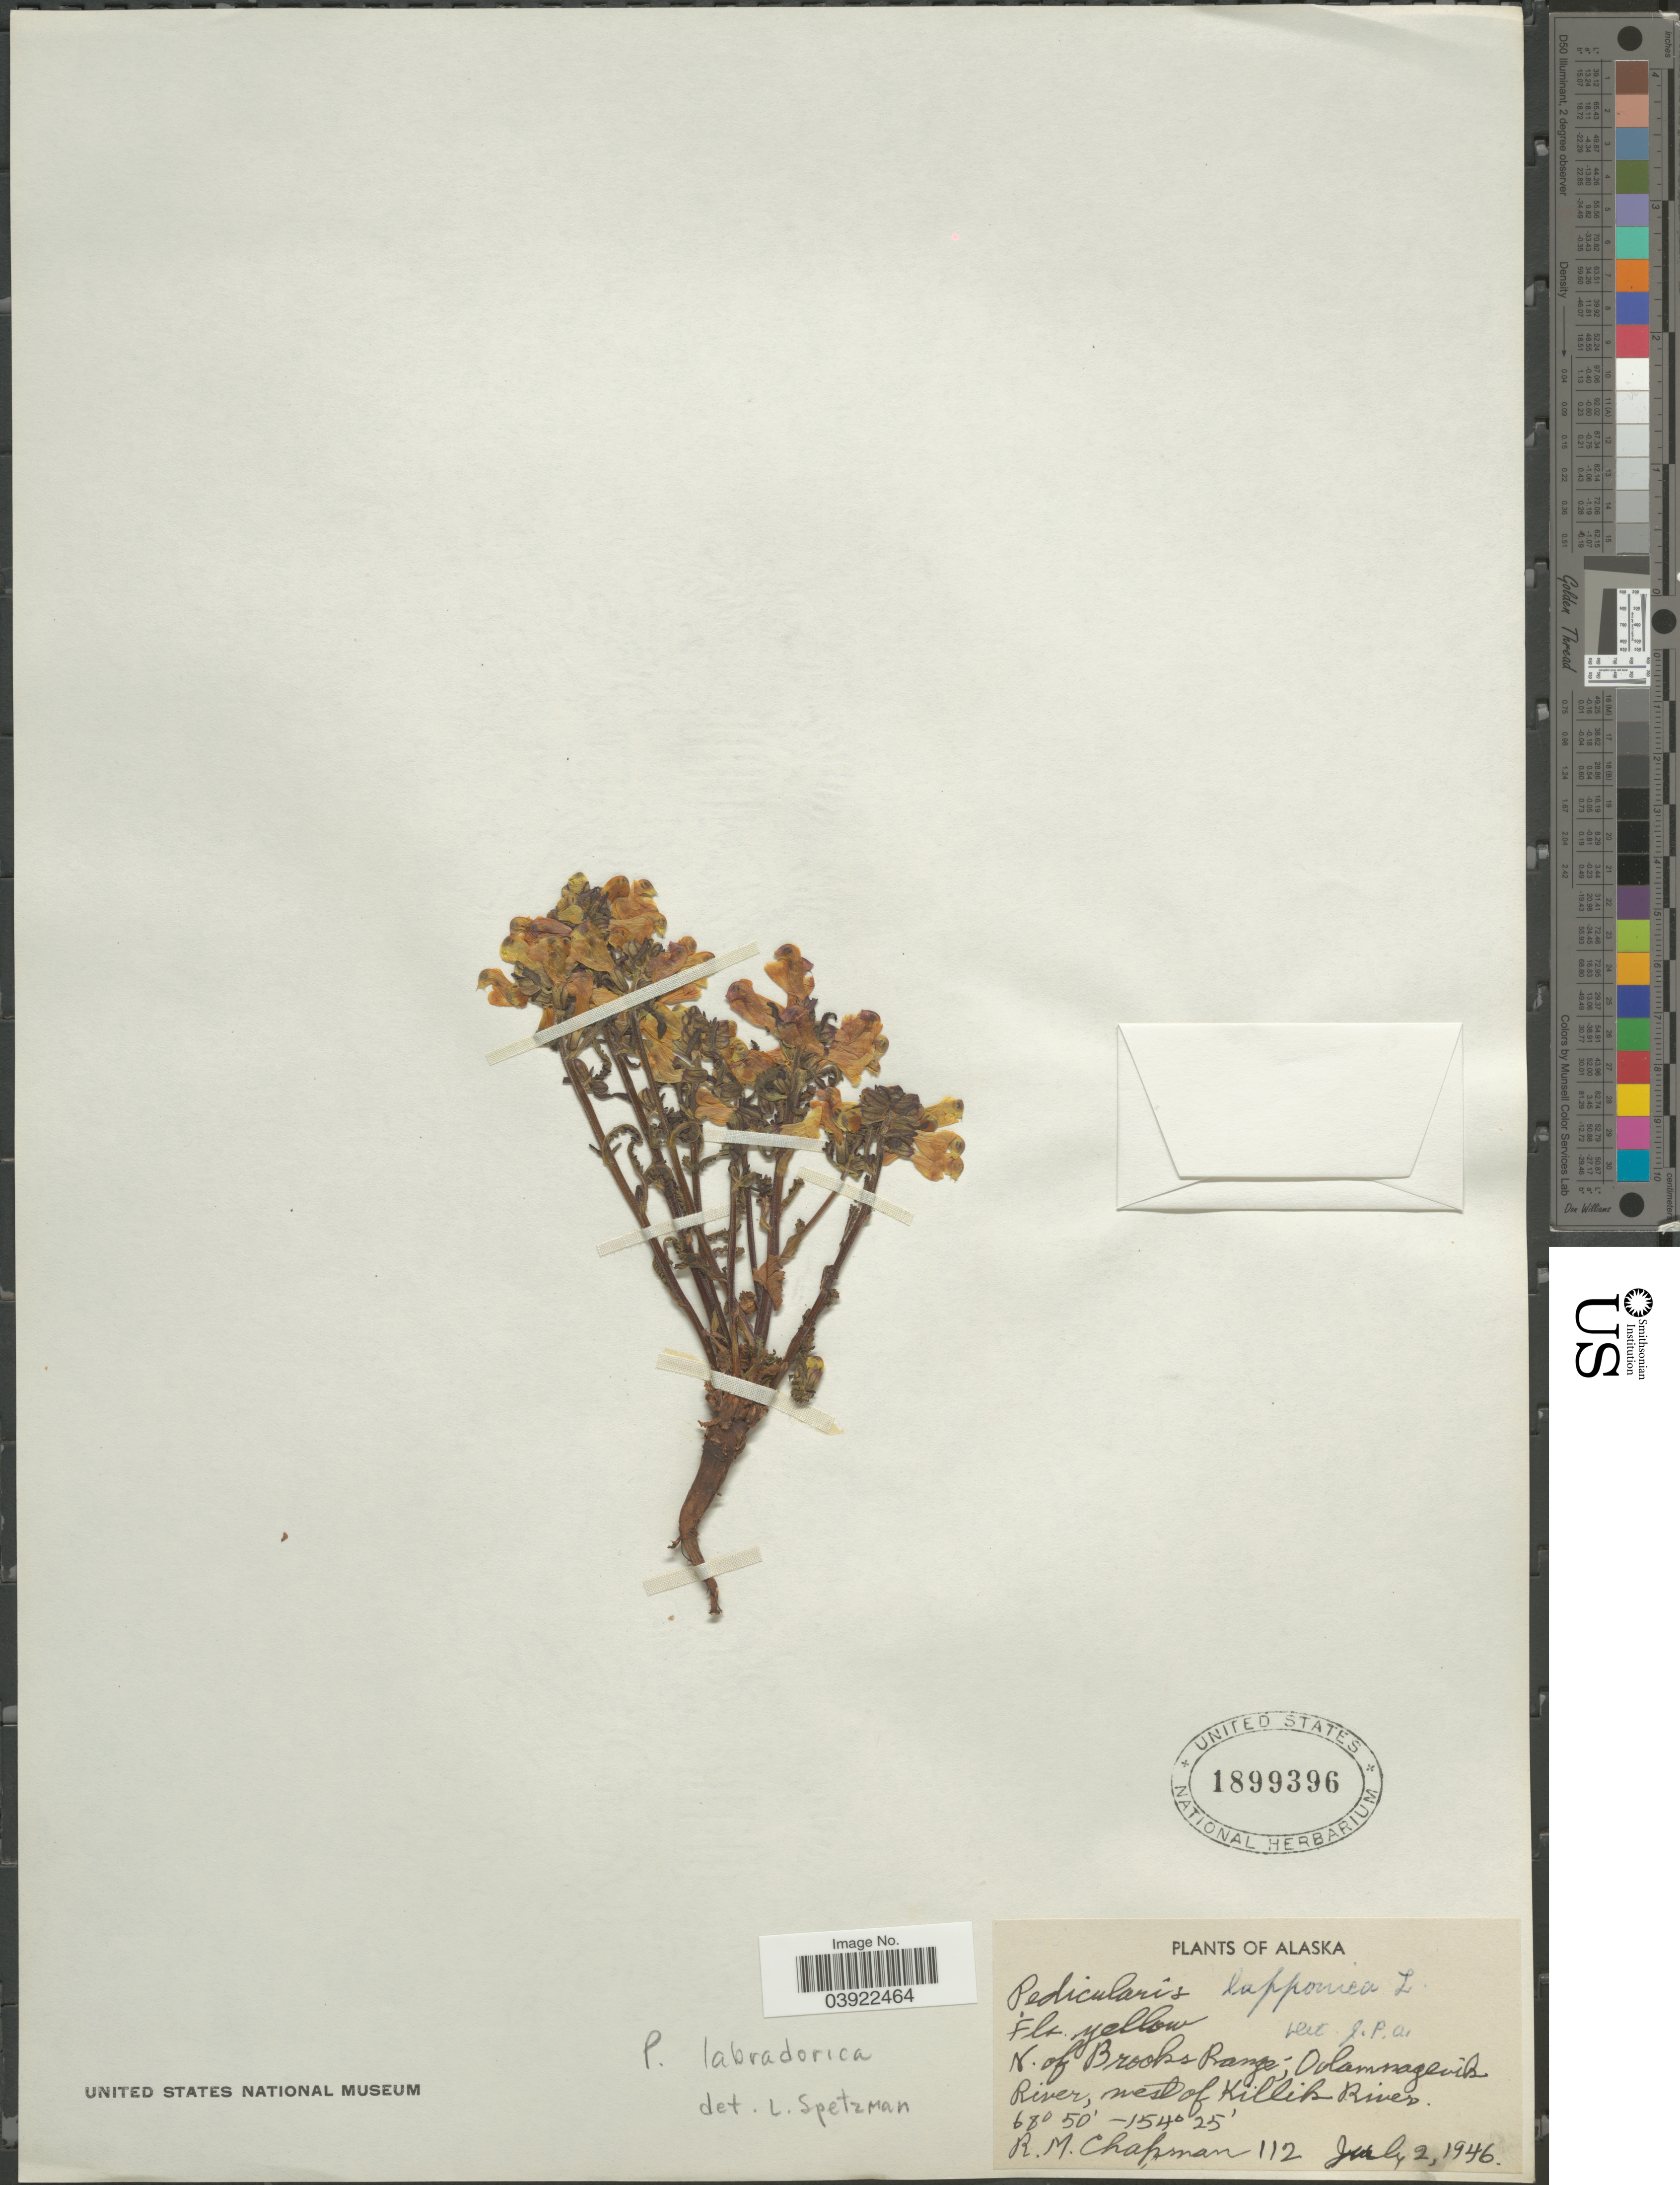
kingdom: Plantae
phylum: Tracheophyta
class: Magnoliopsida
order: Lamiales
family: Orobanchaceae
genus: Pedicularis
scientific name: Pedicularis labradorica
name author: Wirsing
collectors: R. M. Chapman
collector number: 112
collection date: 1946-07-02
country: United States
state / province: Alaska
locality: N. of Brooks Range, Oolamnagavik River, west of Killik River.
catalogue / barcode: US 1899396